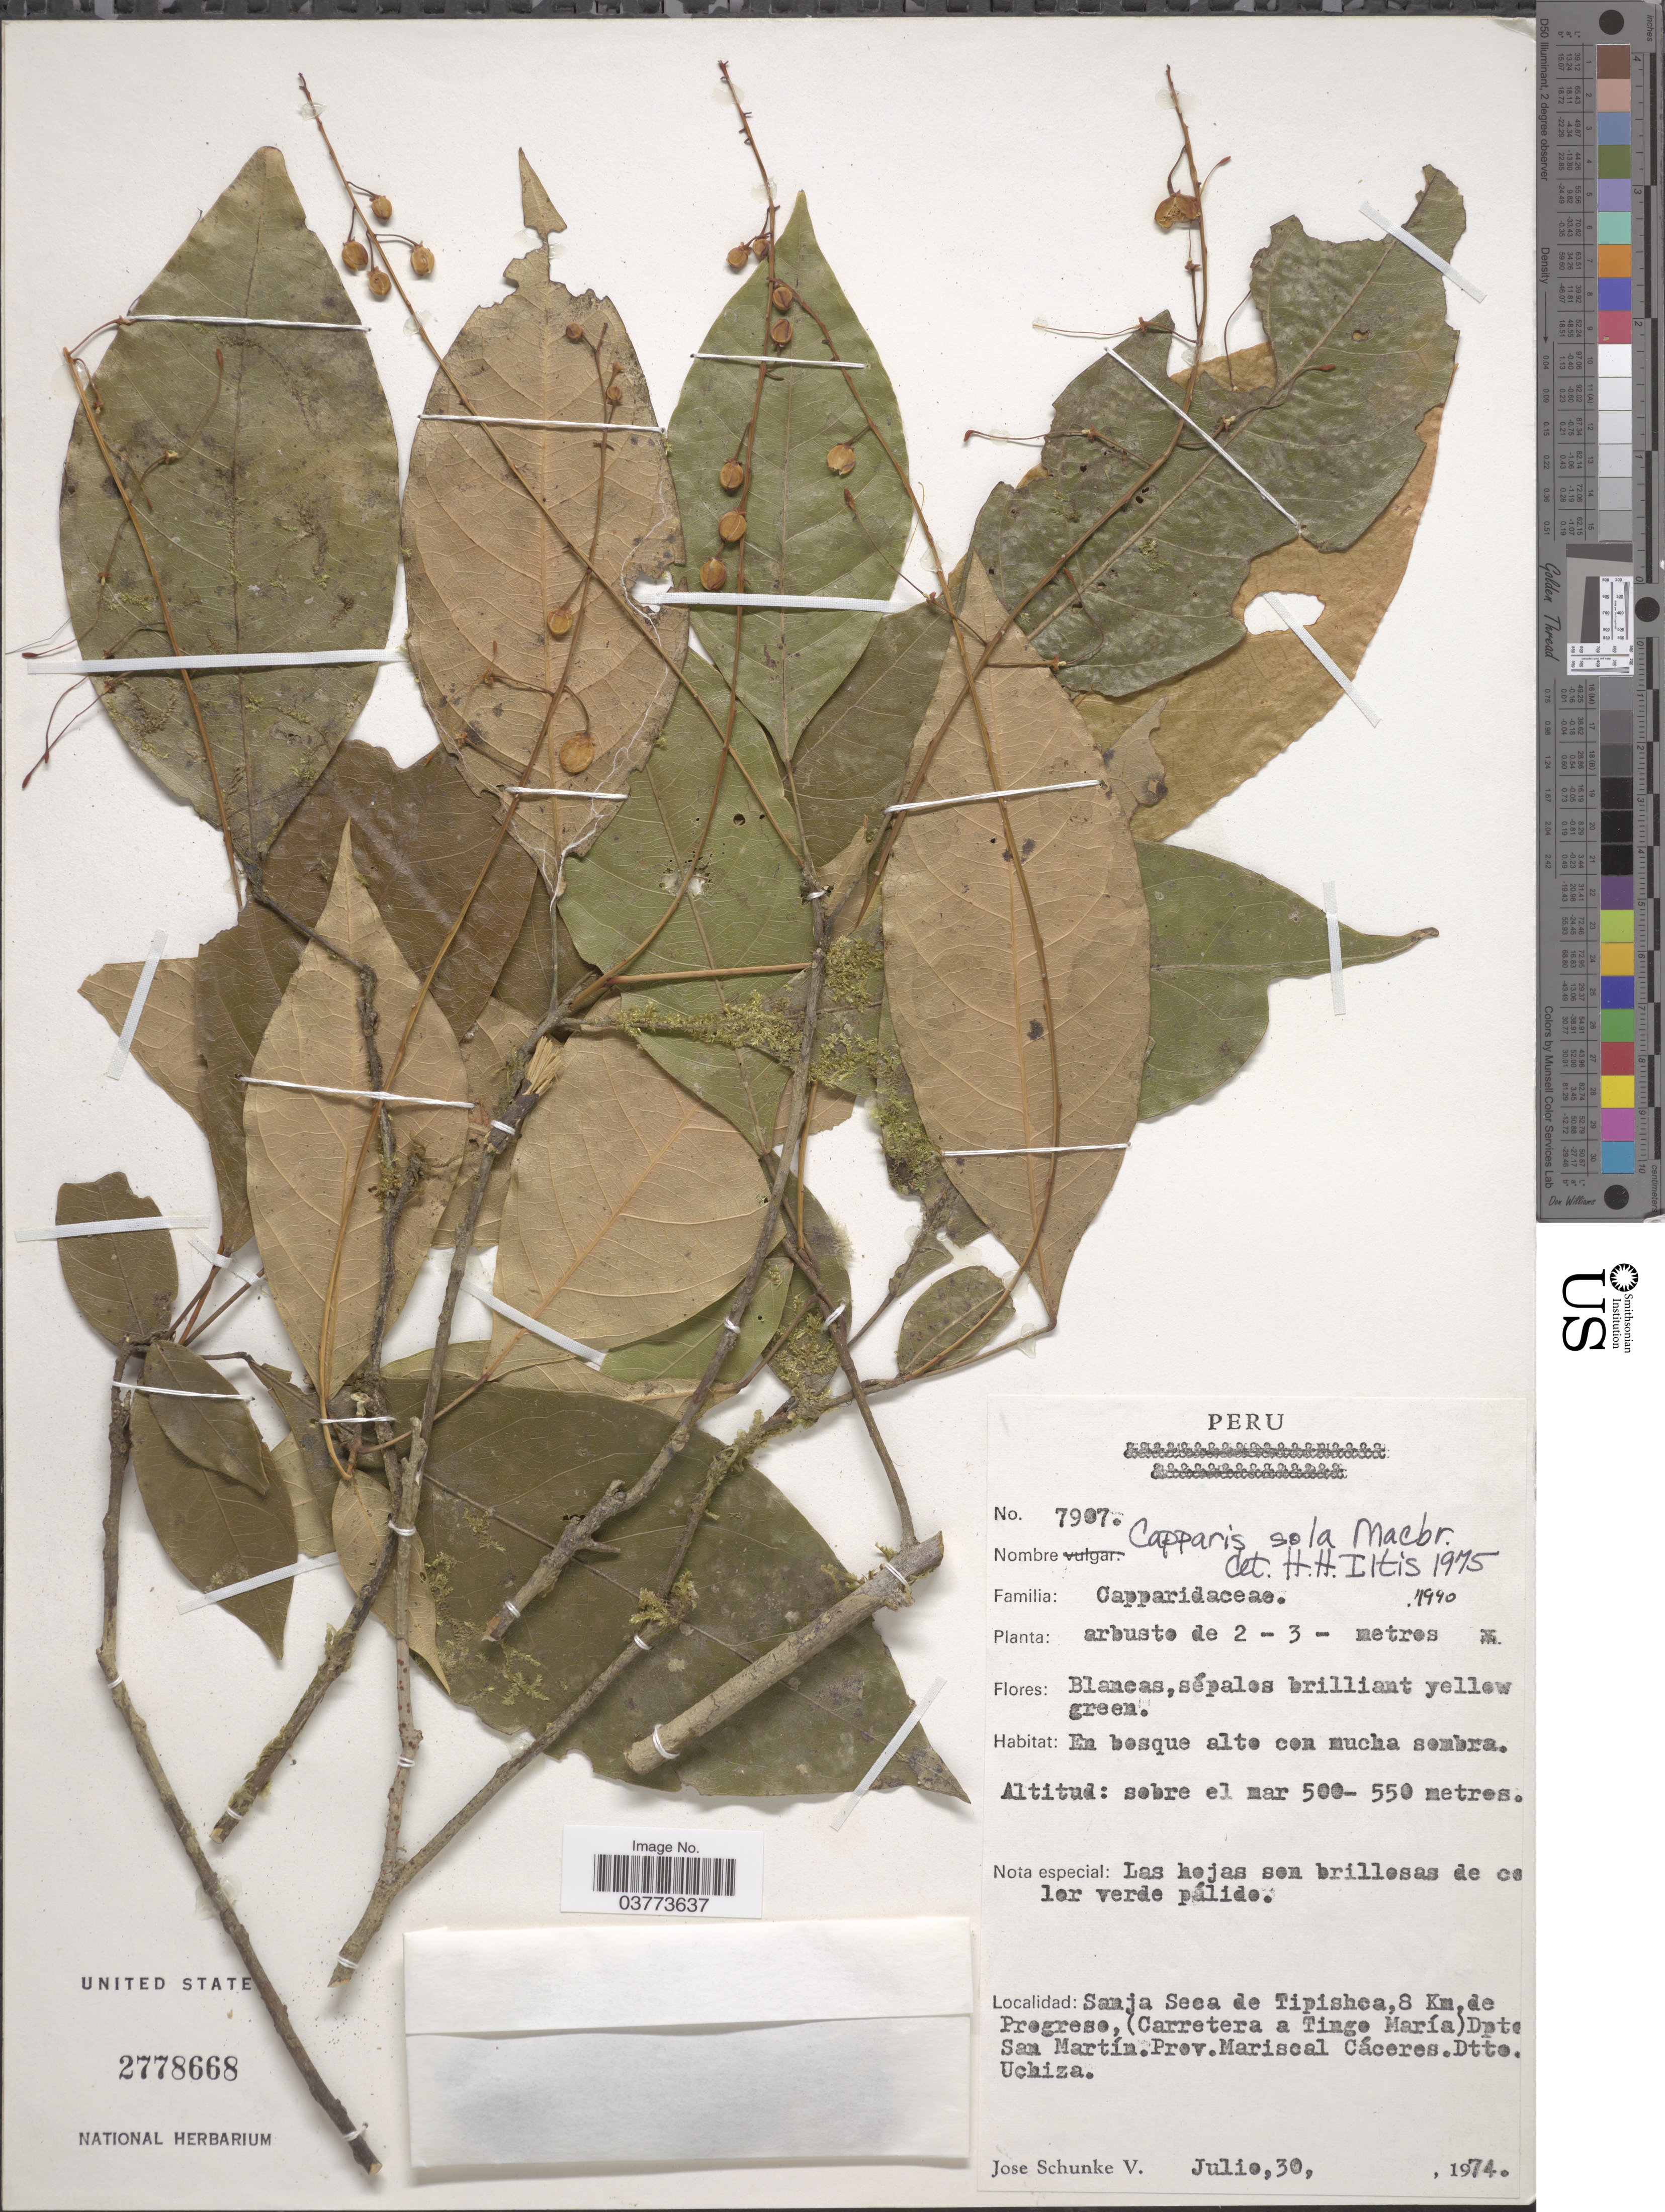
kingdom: Plantae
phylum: Tracheophyta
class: Magnoliopsida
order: Brassicales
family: Capparaceae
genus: Capparidastrum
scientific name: Capparidastrum sola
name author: (J.F. Macbr.) Iltis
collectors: J. Schunke Vigo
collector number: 7907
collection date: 1974-07-30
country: Peru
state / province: San Martín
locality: Sanja Seca de Tipishca, 8 Km, de Progreso, (Carretera a Tingo María) Dpto San Martín. Prov. Mariscal Cáceres. Dtto. Uchiza.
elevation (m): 500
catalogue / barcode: US 2778668